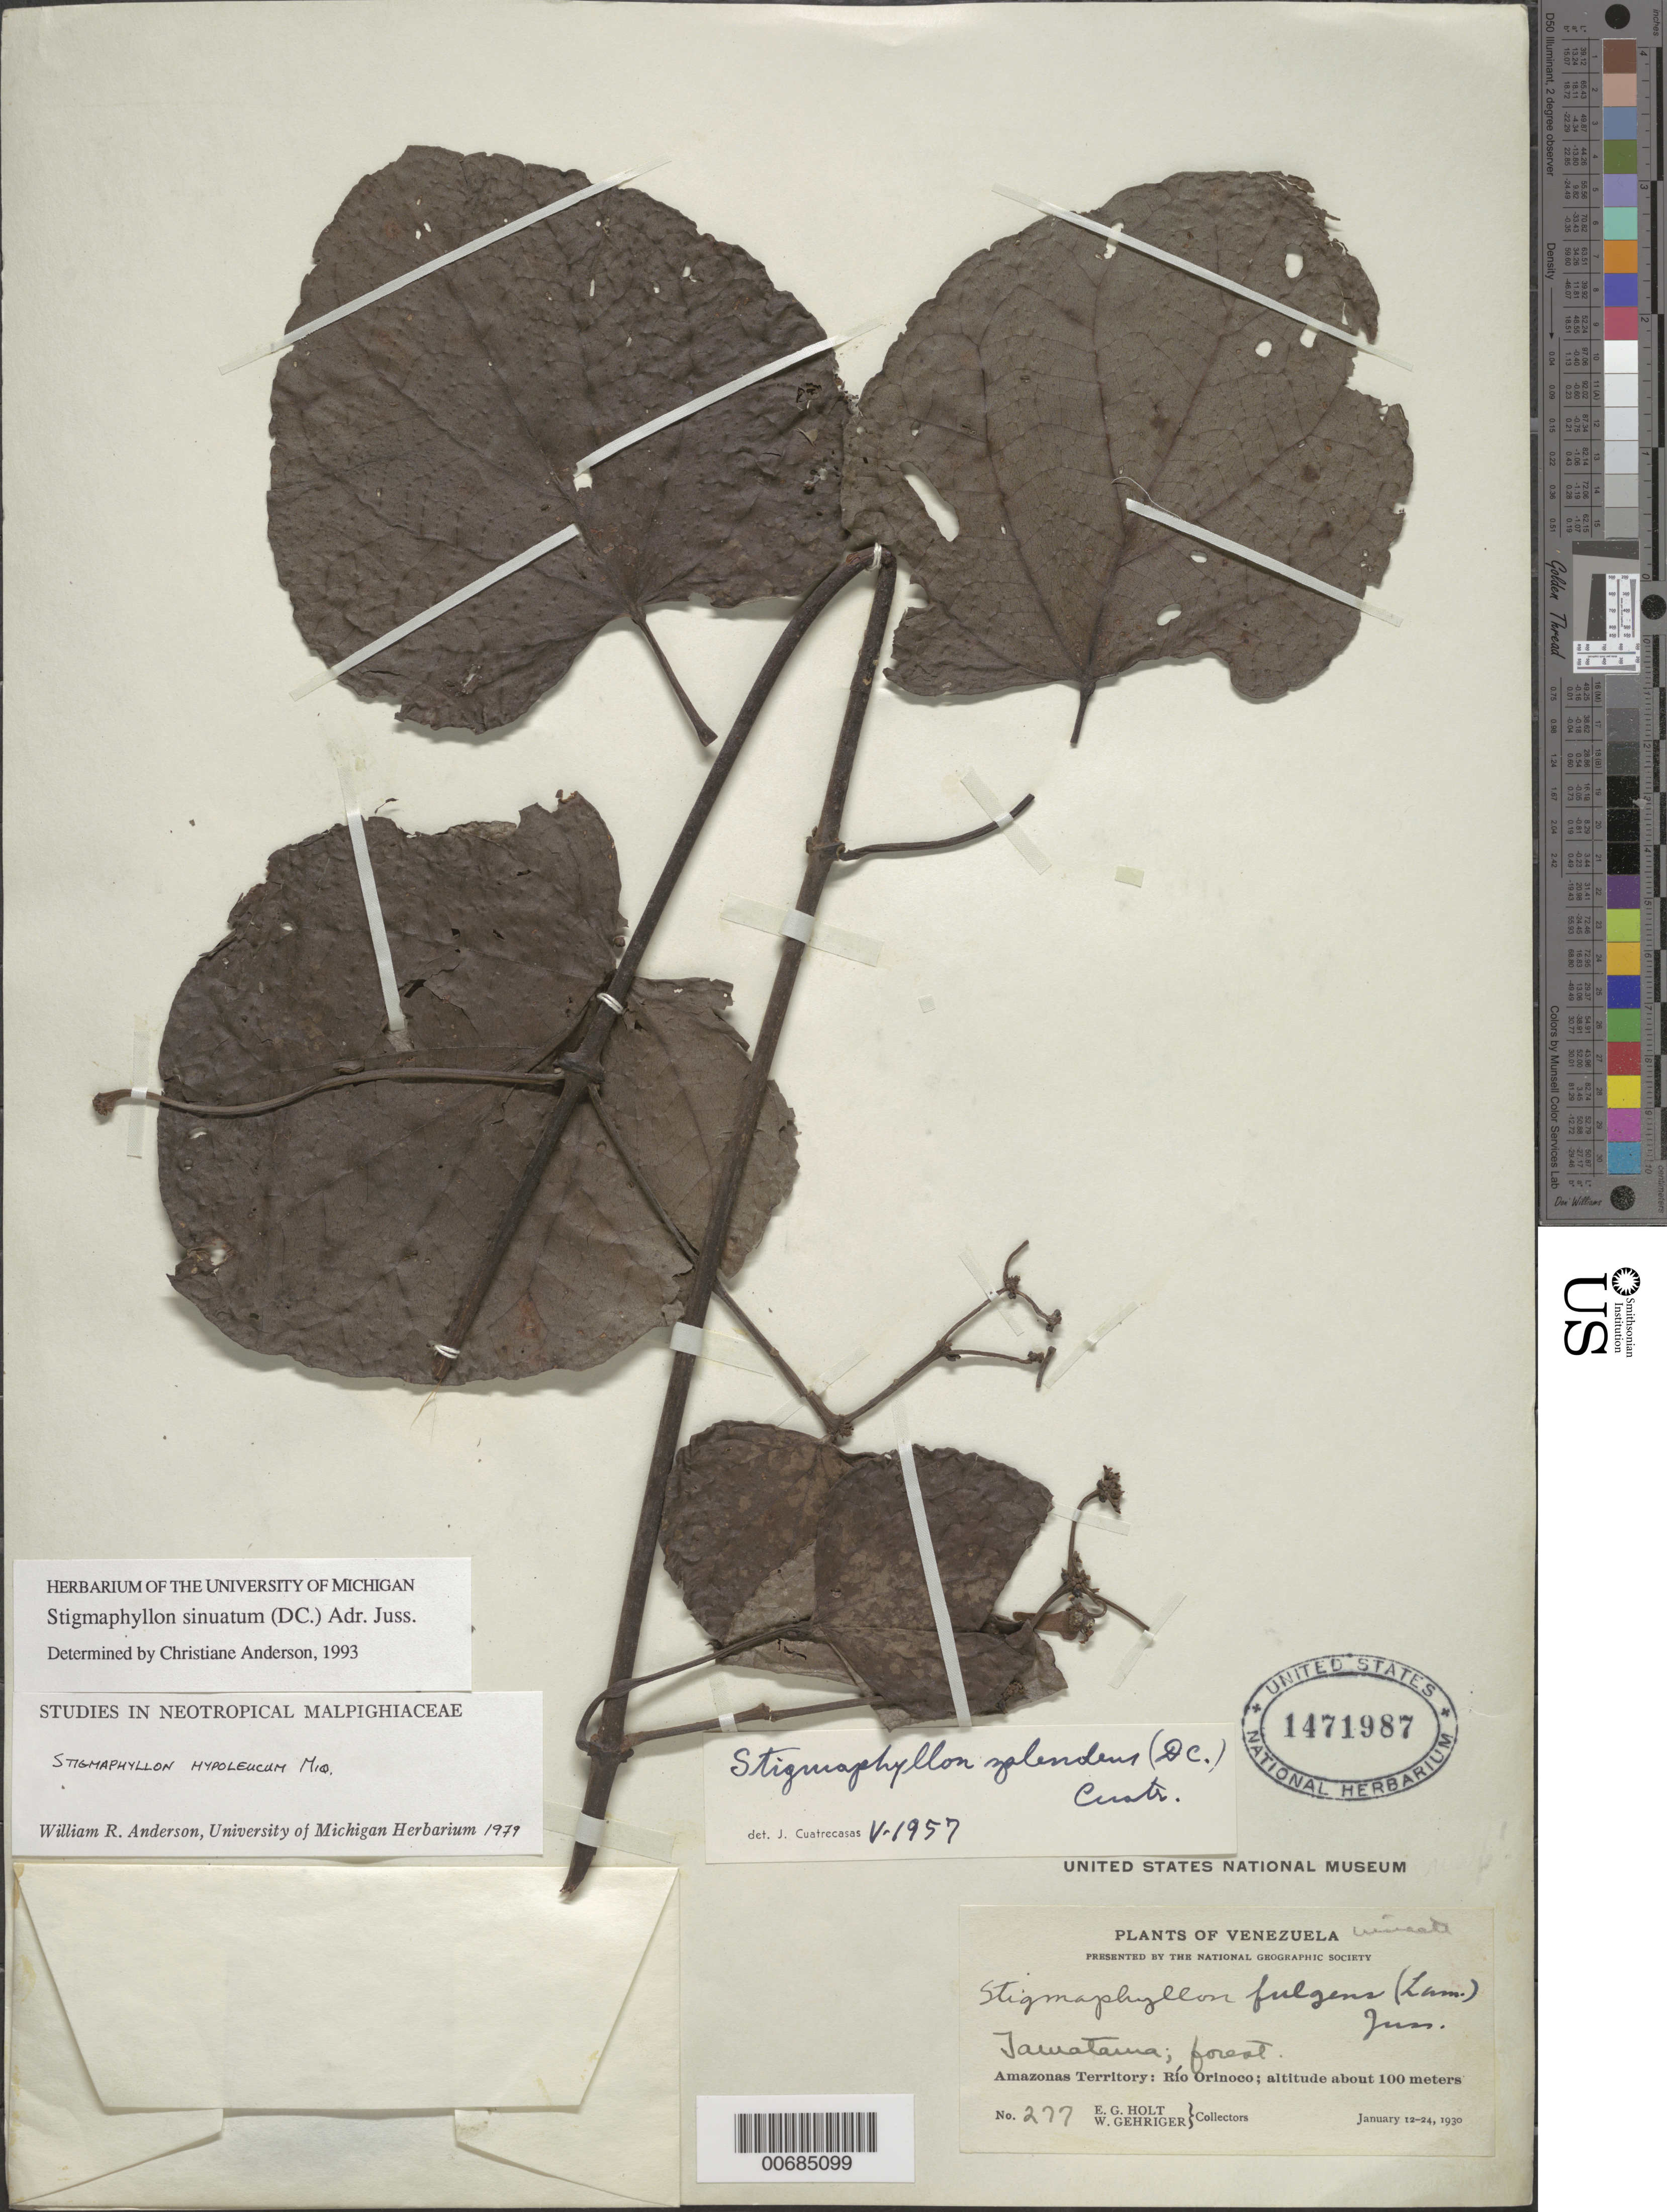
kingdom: Plantae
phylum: Tracheophyta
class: Magnoliopsida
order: Malpighiales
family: Malpighiaceae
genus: Stigmaphyllon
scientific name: Stigmaphyllon sinuatum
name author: (DC.) A. Juss.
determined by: Anderson, C.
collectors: E. Holt & W. Gehriger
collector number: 277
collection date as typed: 12-Jan-30 to 24-Jan-30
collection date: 1930-01-12/1930-01-24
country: Venezuela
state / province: Amazonas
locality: Tamatama, Alto Río Orinoco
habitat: Forest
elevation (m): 100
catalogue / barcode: US 1471987